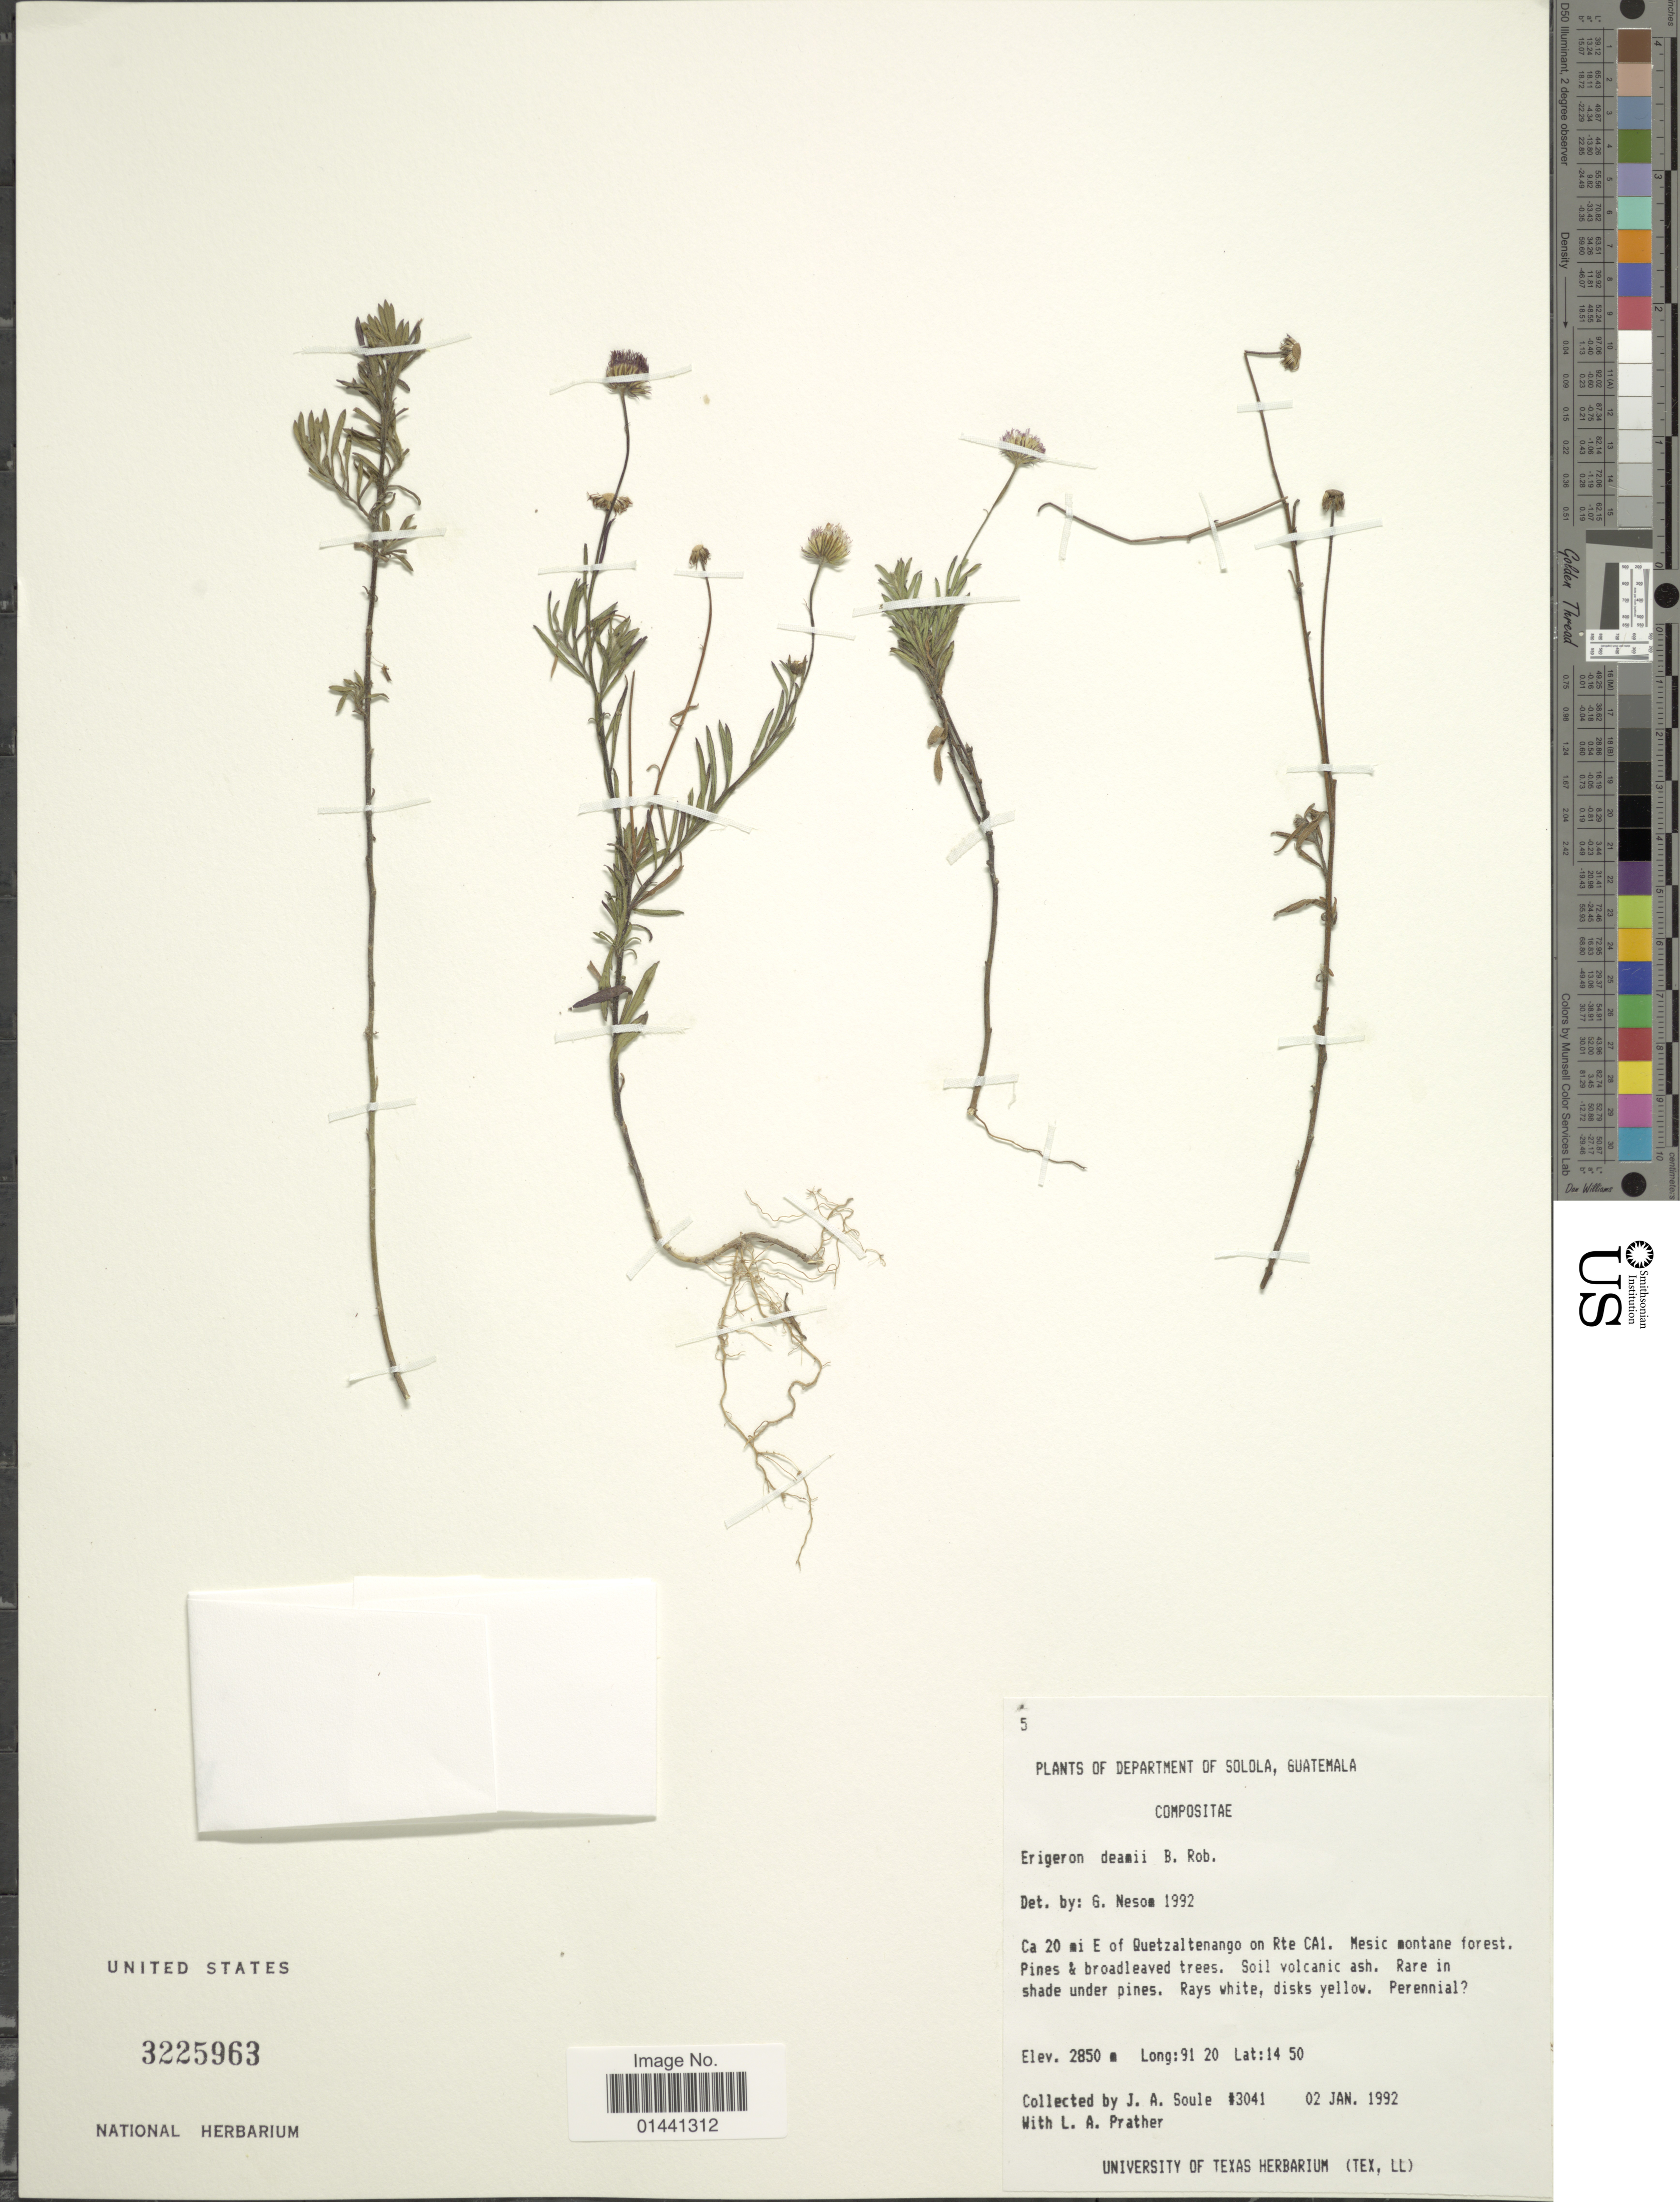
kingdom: Plantae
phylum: Tracheophyta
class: Magnoliopsida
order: Asterales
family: Asteraceae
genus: Erigeron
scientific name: Erigeron denalii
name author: A. Nelson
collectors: J. Soule & L. A. Prather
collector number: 3041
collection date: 1992-01-02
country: Guatemala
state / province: Sololá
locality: Ca 20 mi e of Quezaltenango on Rte CA1, mesic montane forest, Pines& boradleaved trees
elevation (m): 2850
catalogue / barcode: US 3225963